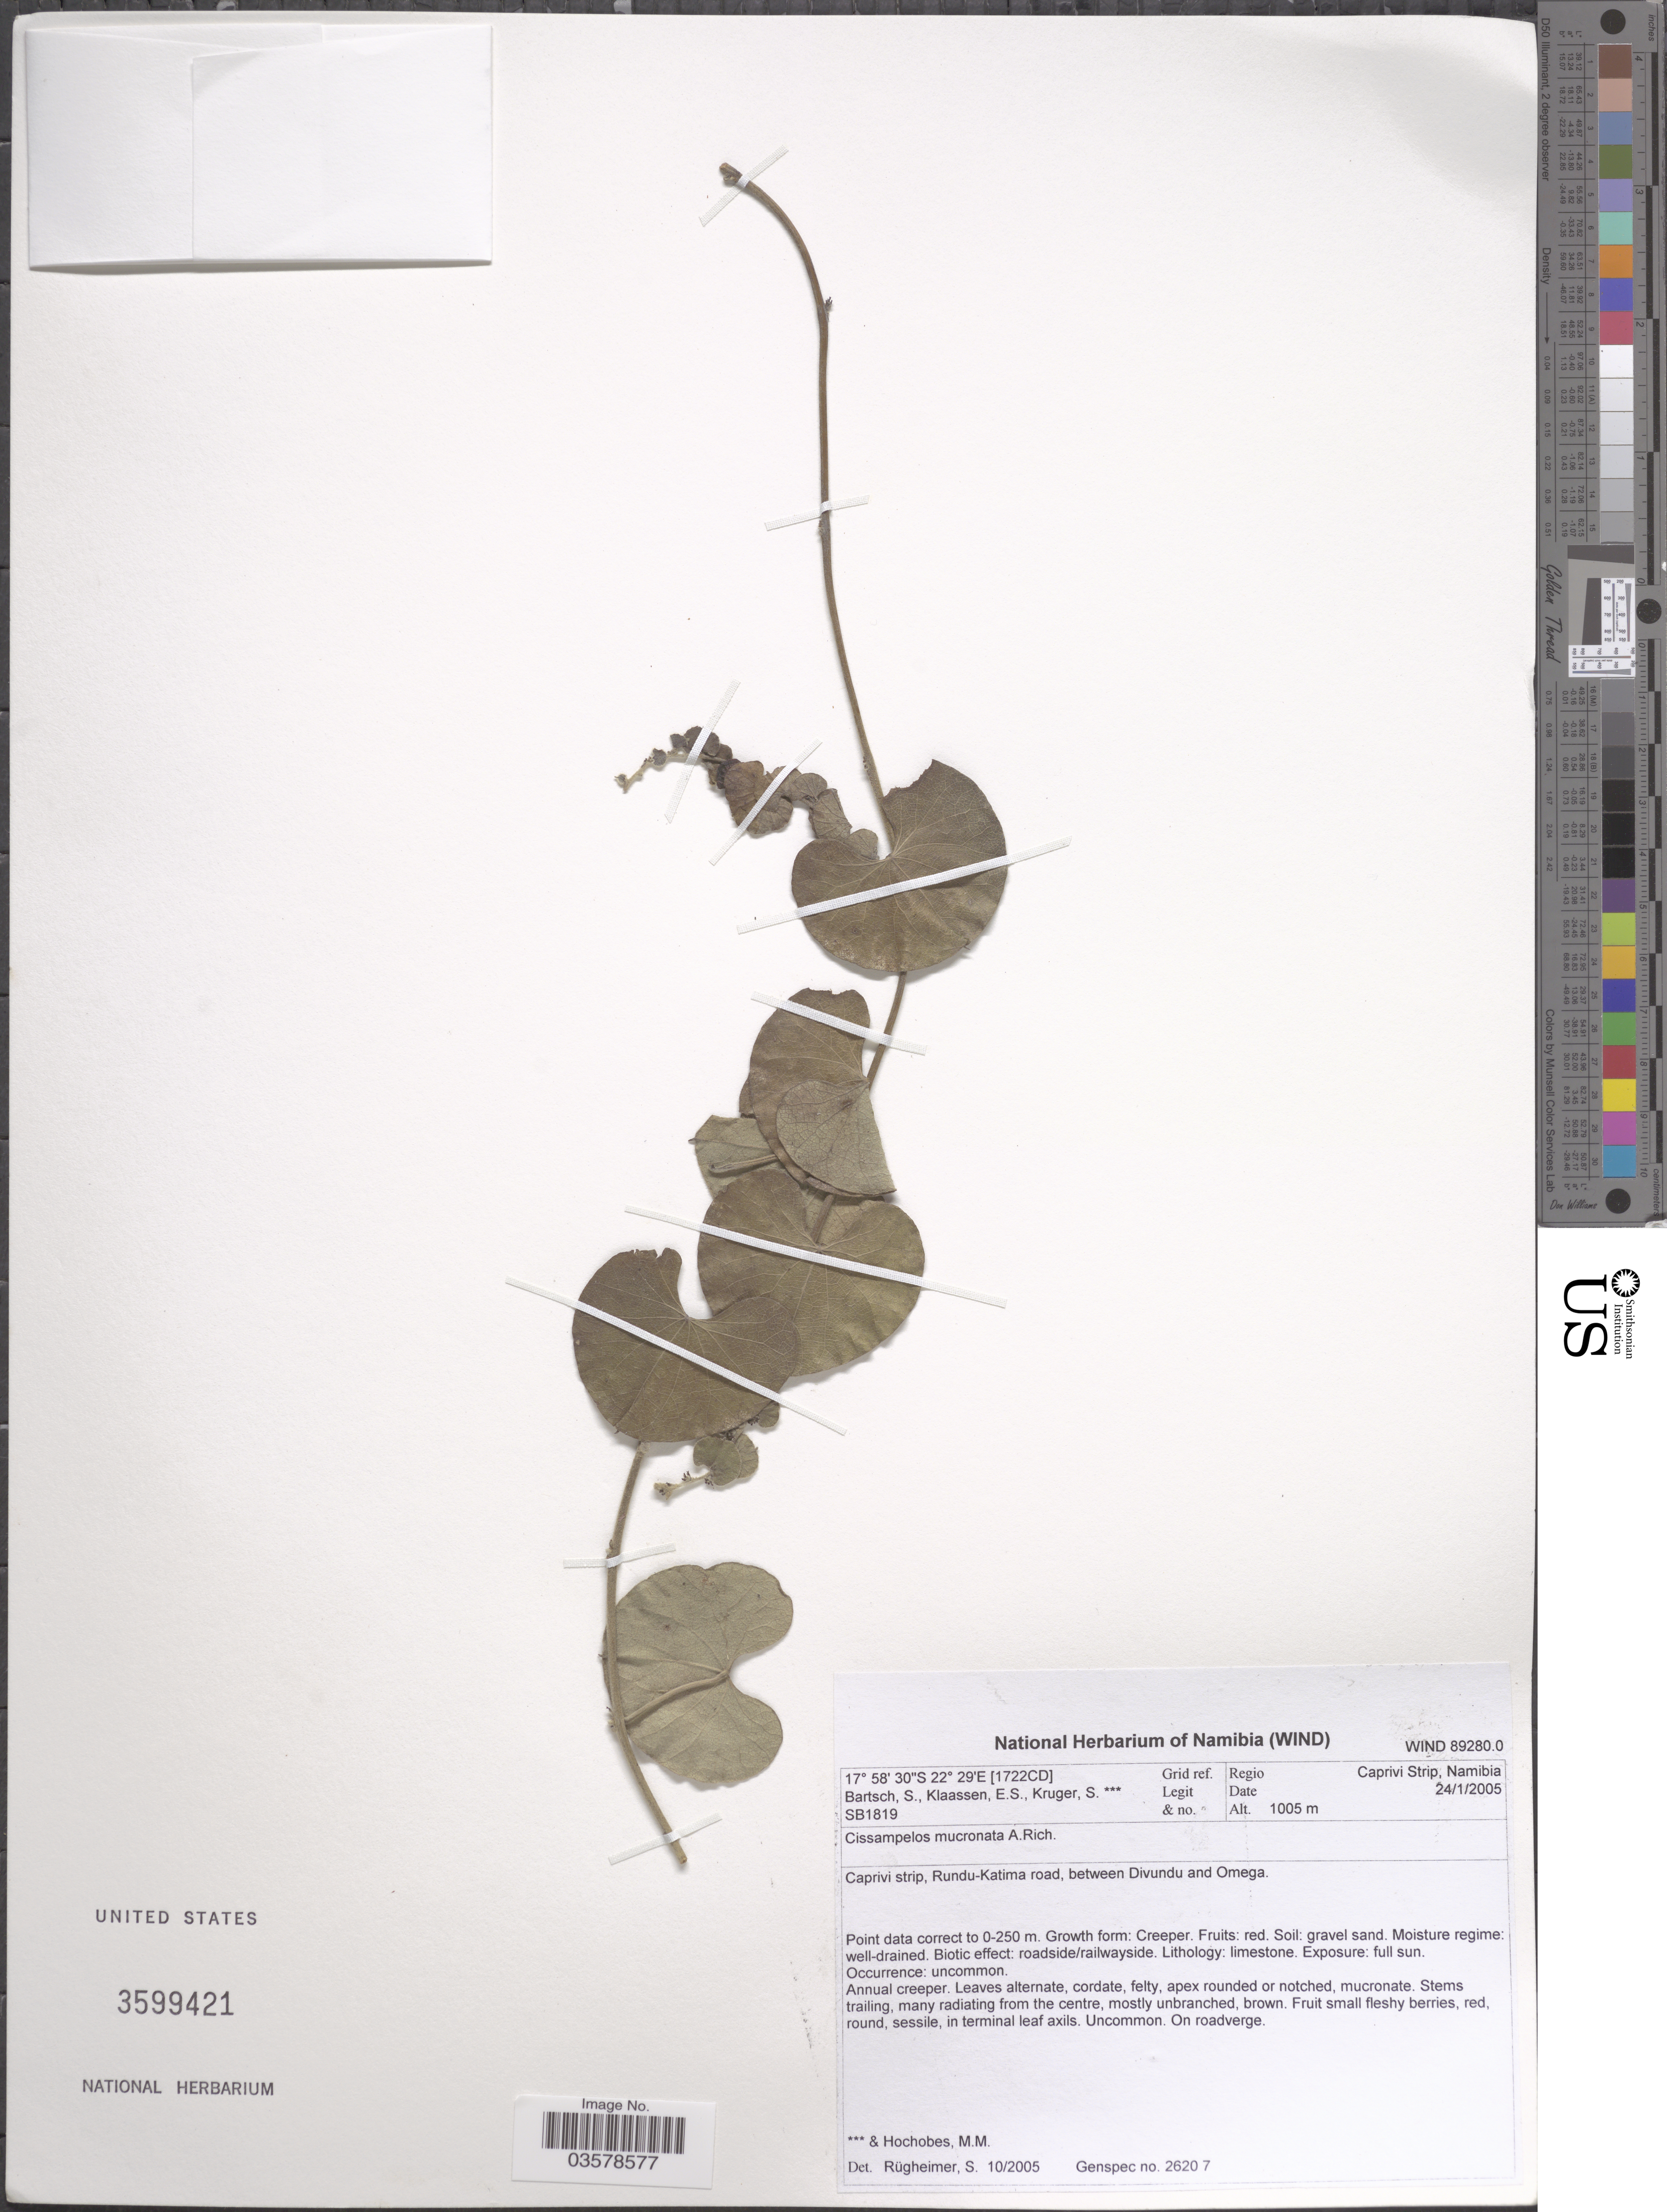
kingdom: Plantae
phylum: Tracheophyta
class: Magnoliopsida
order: Ranunculales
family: Menispermaceae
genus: Cissampelos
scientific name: Cissampelos mucronata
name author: A. Rich.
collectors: S. Bartsch, E. S. Klaassen, S. Kruger & M. Hochobes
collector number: SB1819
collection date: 2005-01-24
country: Namibia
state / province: Caprivi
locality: Grid ref. [1722CD]. Regio Caprivi Strip. Caprivi strip, Rundu-Katima road, between Divundu and Omega.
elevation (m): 1005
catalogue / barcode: US 3599421